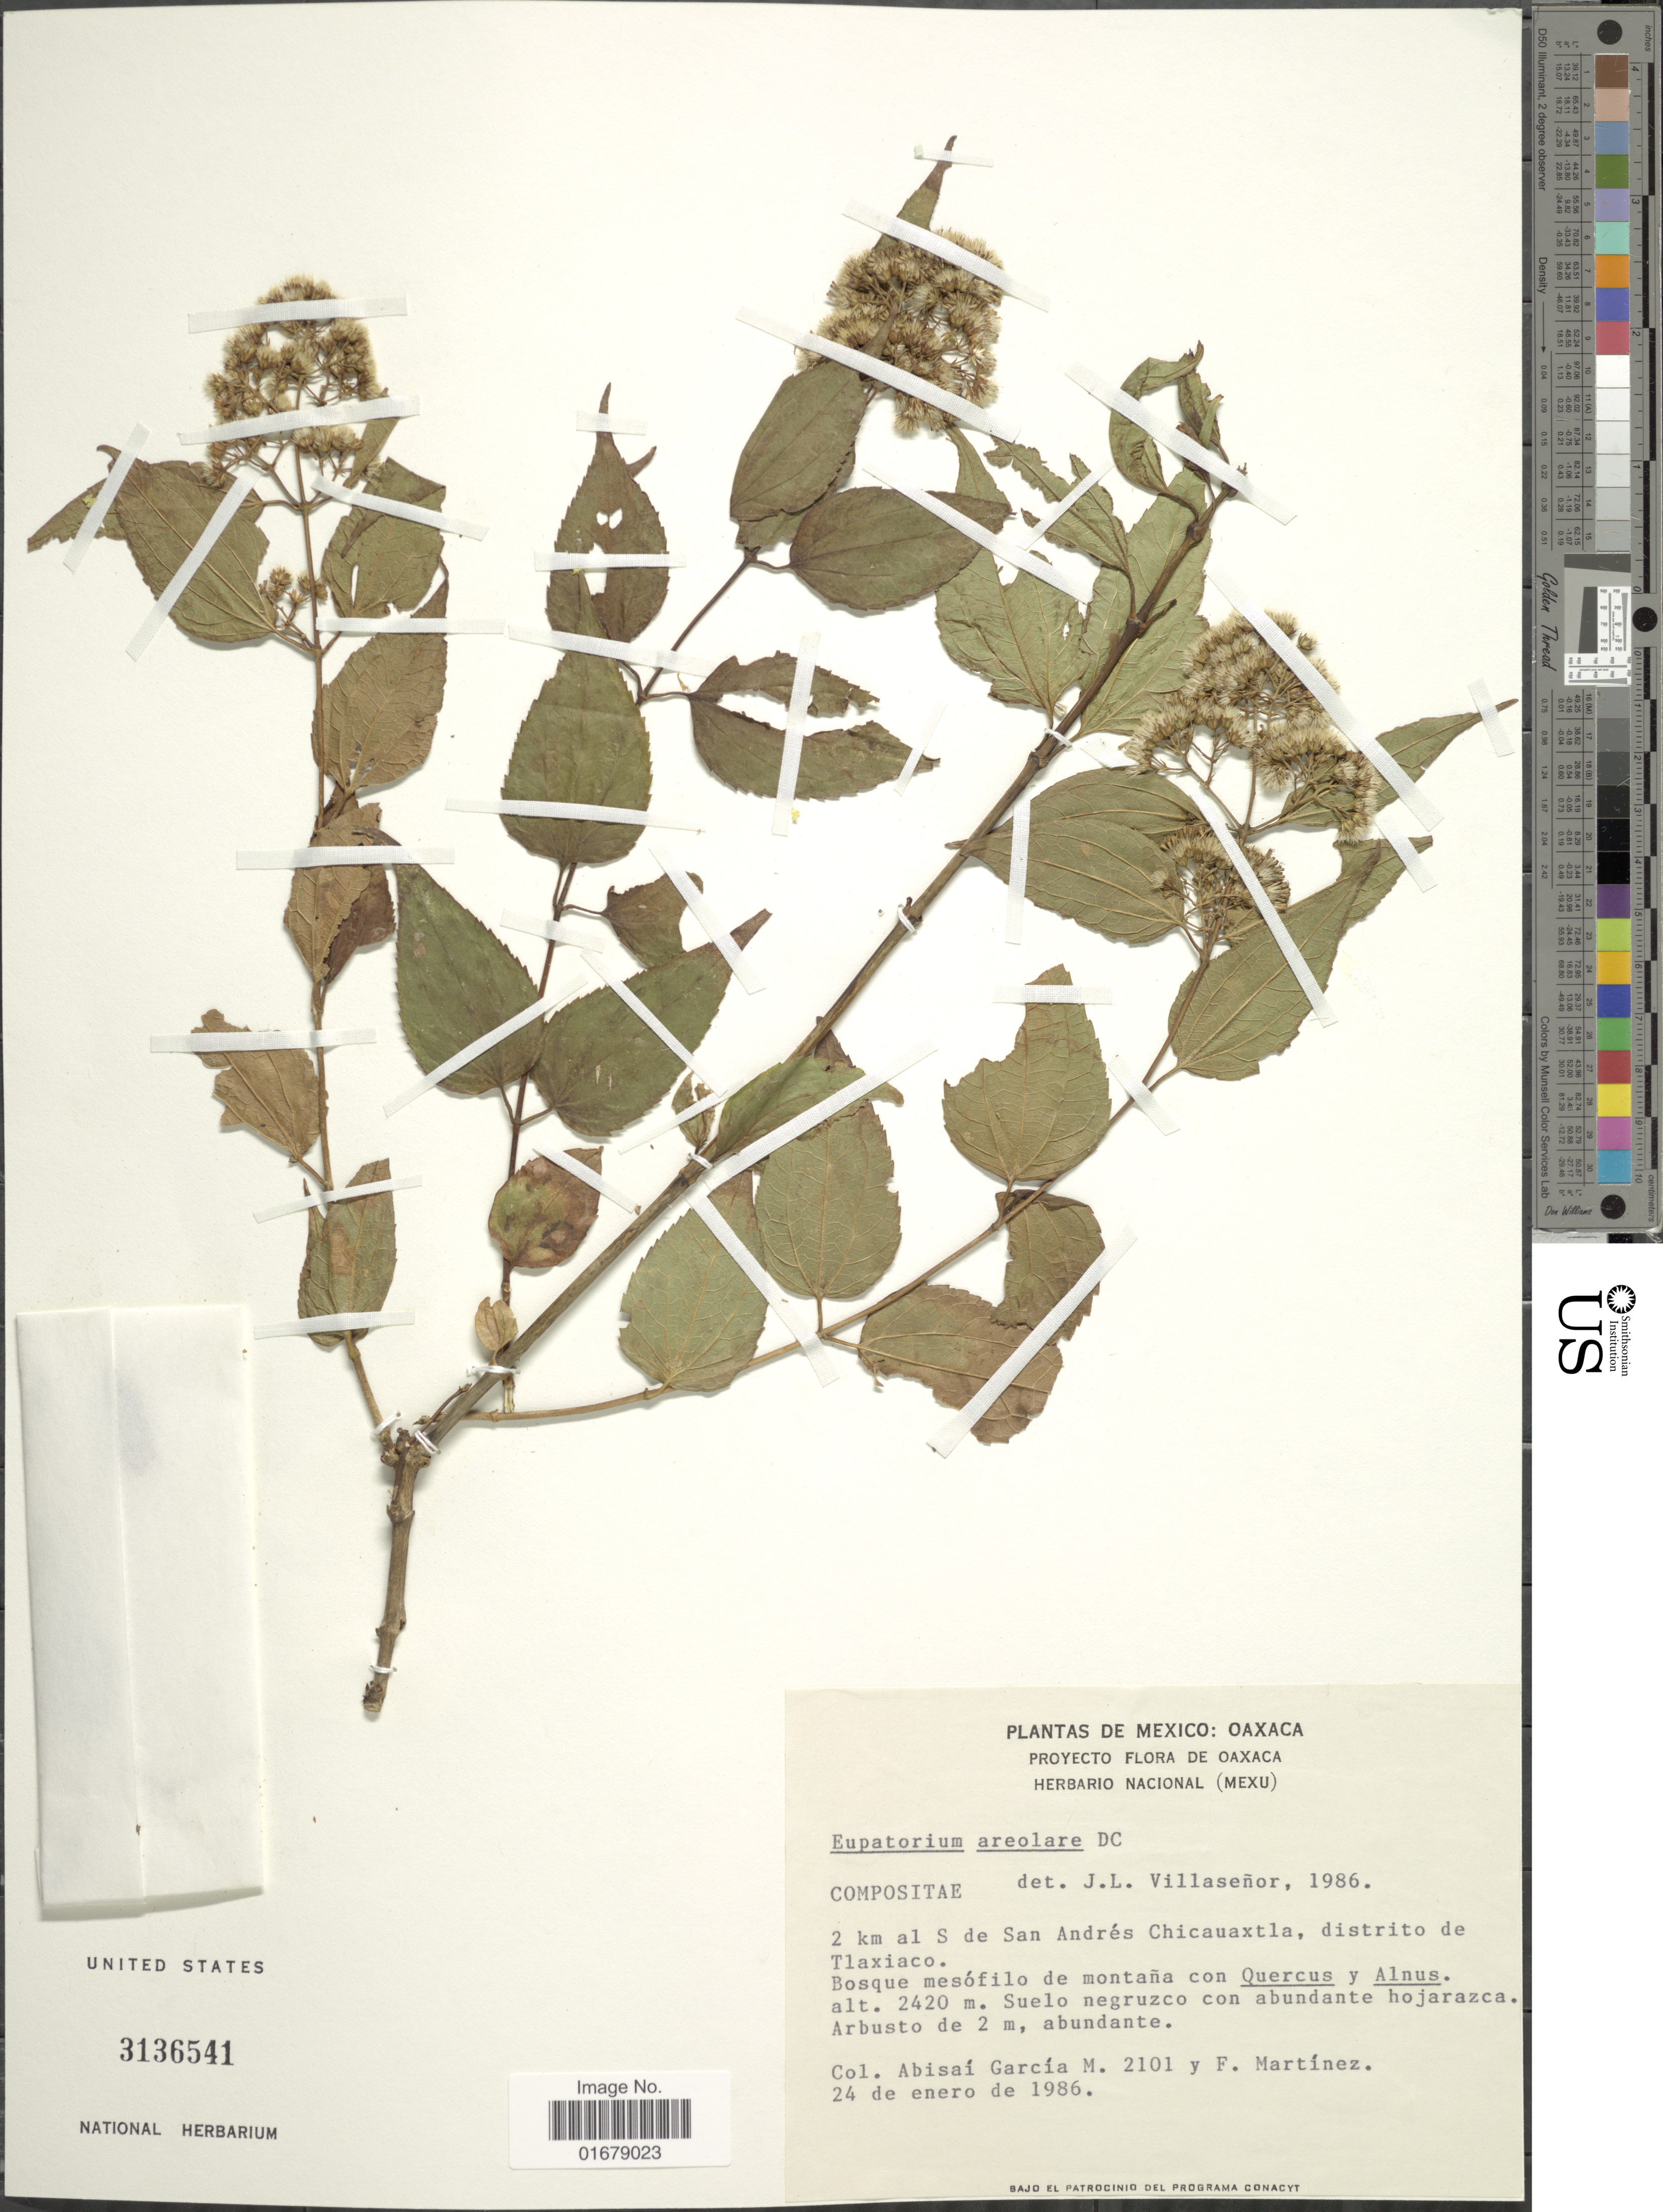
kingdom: Plantae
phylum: Tracheophyta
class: Magnoliopsida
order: Asterales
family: Asteraceae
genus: Piptothrix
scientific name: Piptothrix areolaris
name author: (DC.) R.M. King & H. Rob.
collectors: A. García M. & F. Martínez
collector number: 2101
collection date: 1986-01-24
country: Mexico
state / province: Oaxaca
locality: Mexico: Oaxaca. 2 km al S de San Andres Chacuaxtla, distrito de Tlaxiaco.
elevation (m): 2420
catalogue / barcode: US 3136541